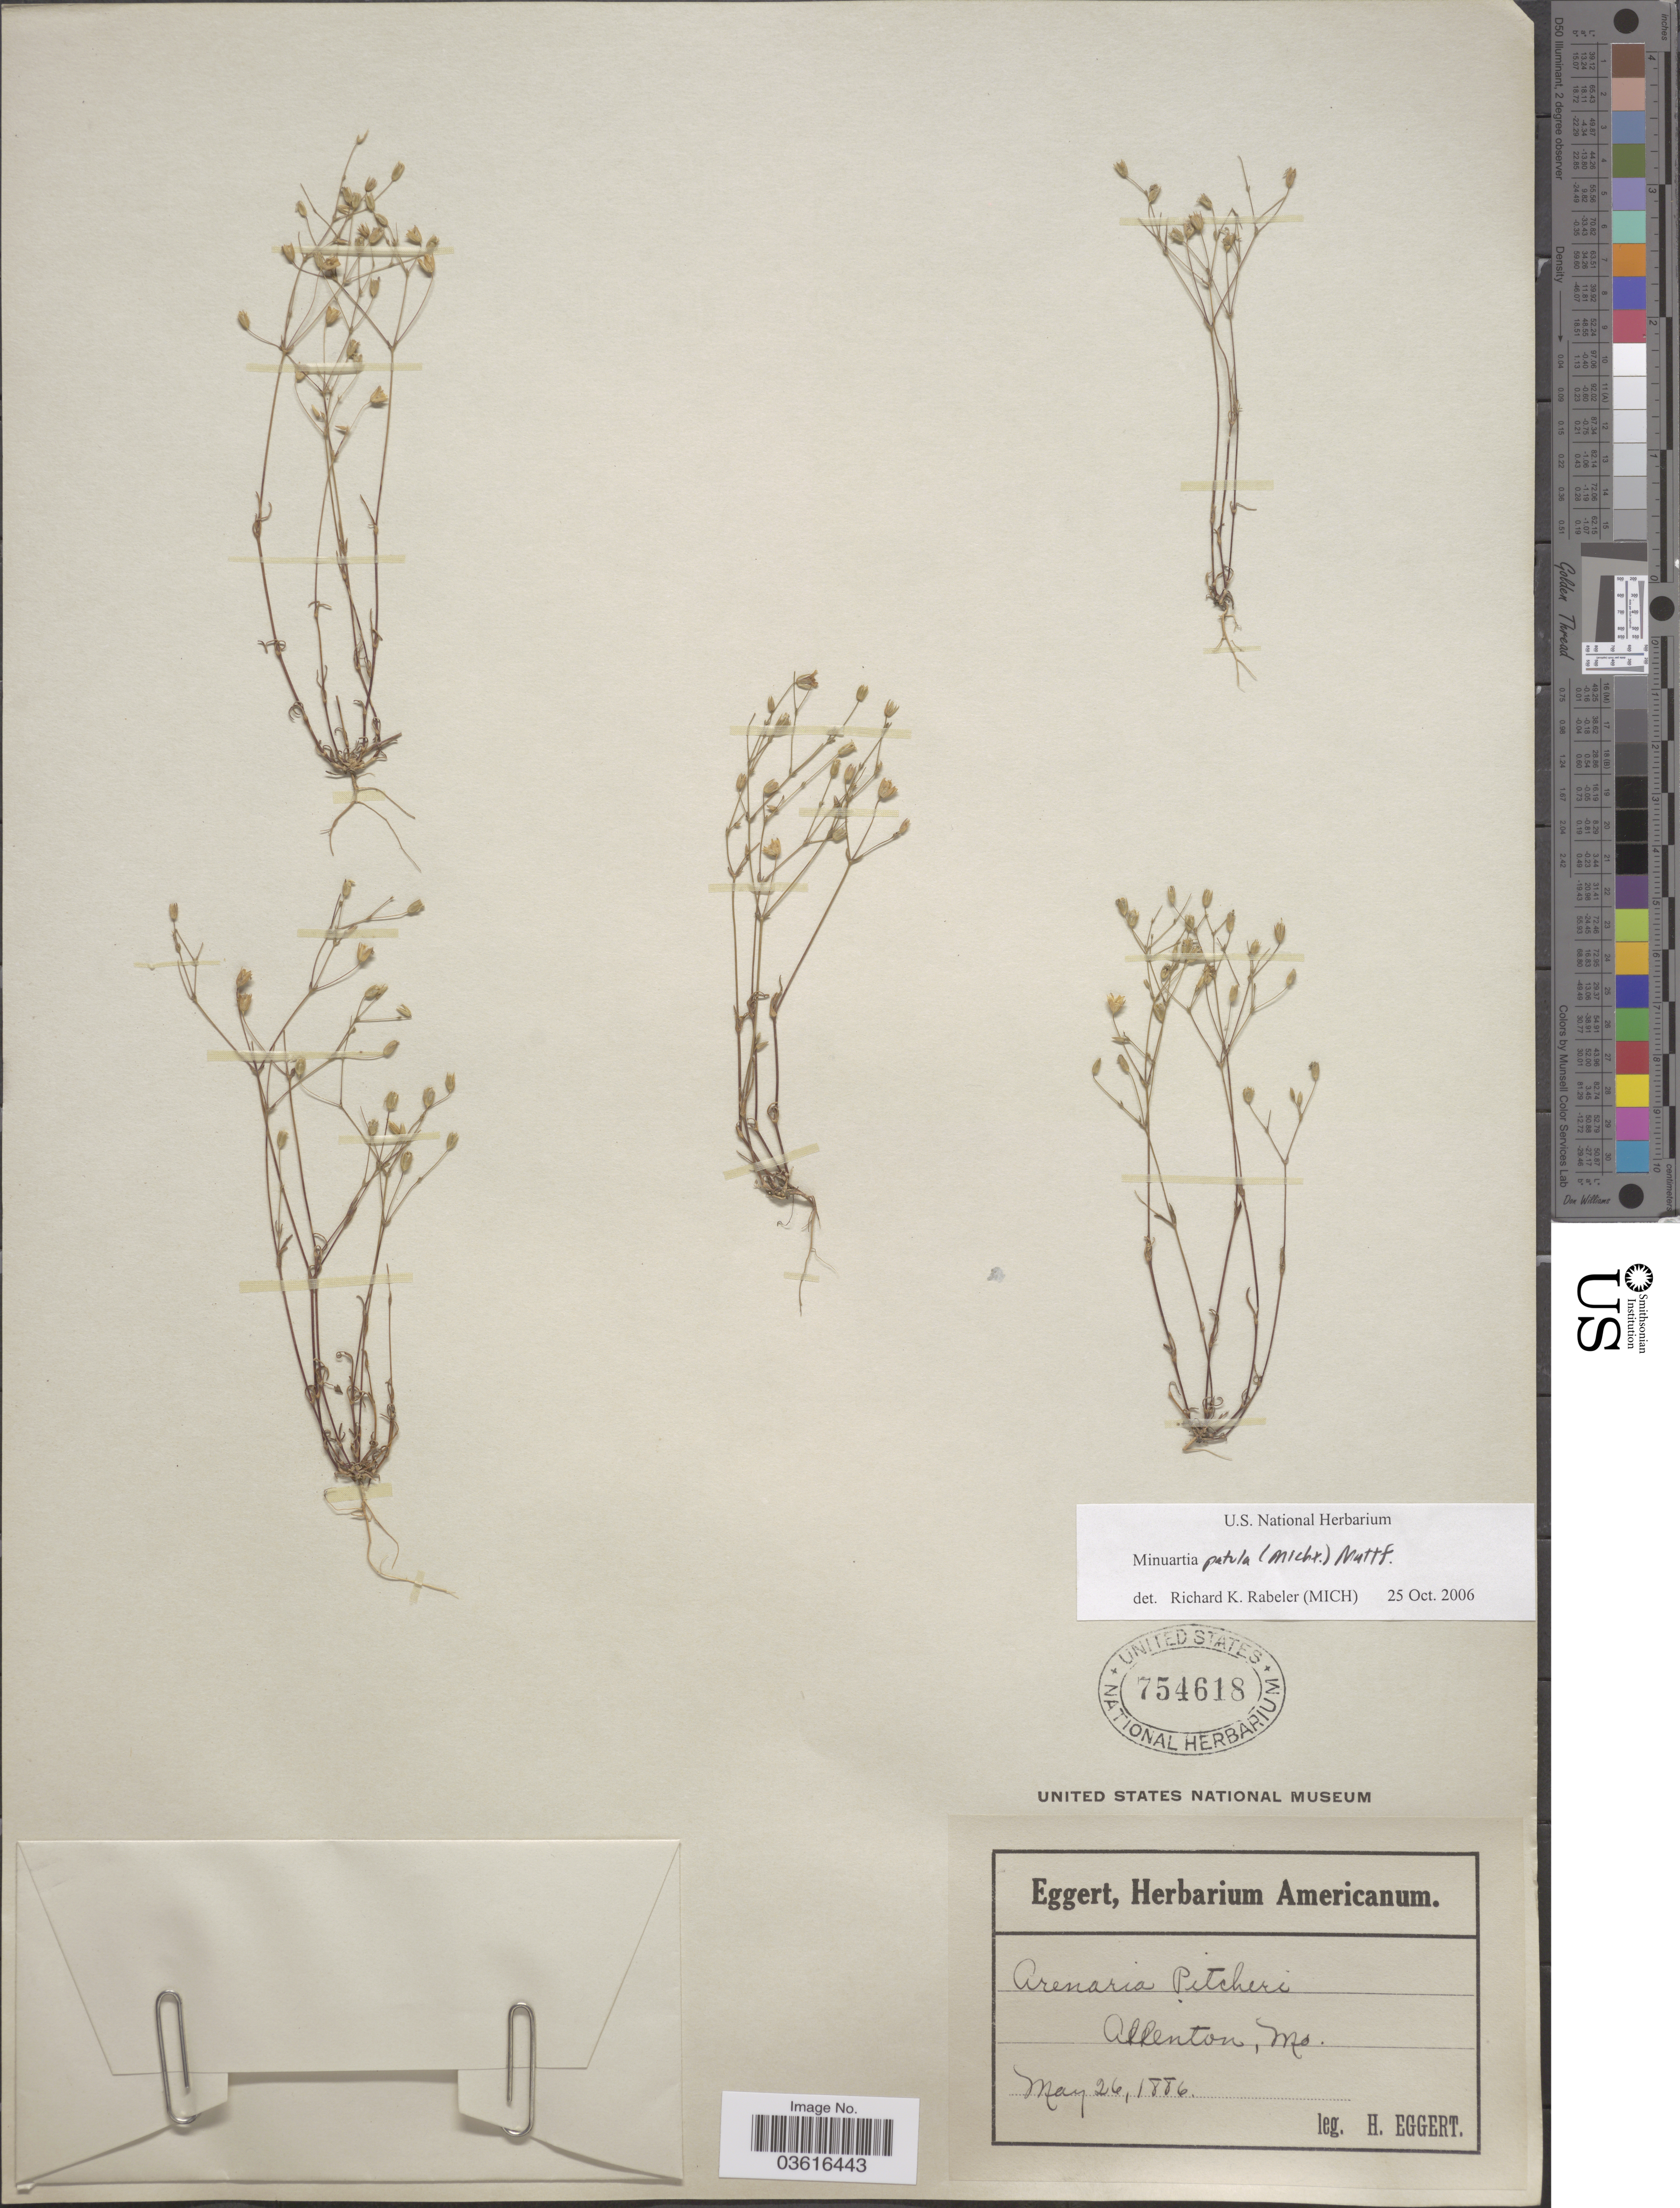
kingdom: Plantae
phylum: Tracheophyta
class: Magnoliopsida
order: Caryophyllales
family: Caryophyllaceae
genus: Minuartia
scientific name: Minuartia patula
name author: (Michx.) Mattf.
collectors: H. Eggert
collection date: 1886-05-26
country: United States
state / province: Missouri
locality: Allenton.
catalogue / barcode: US 754618